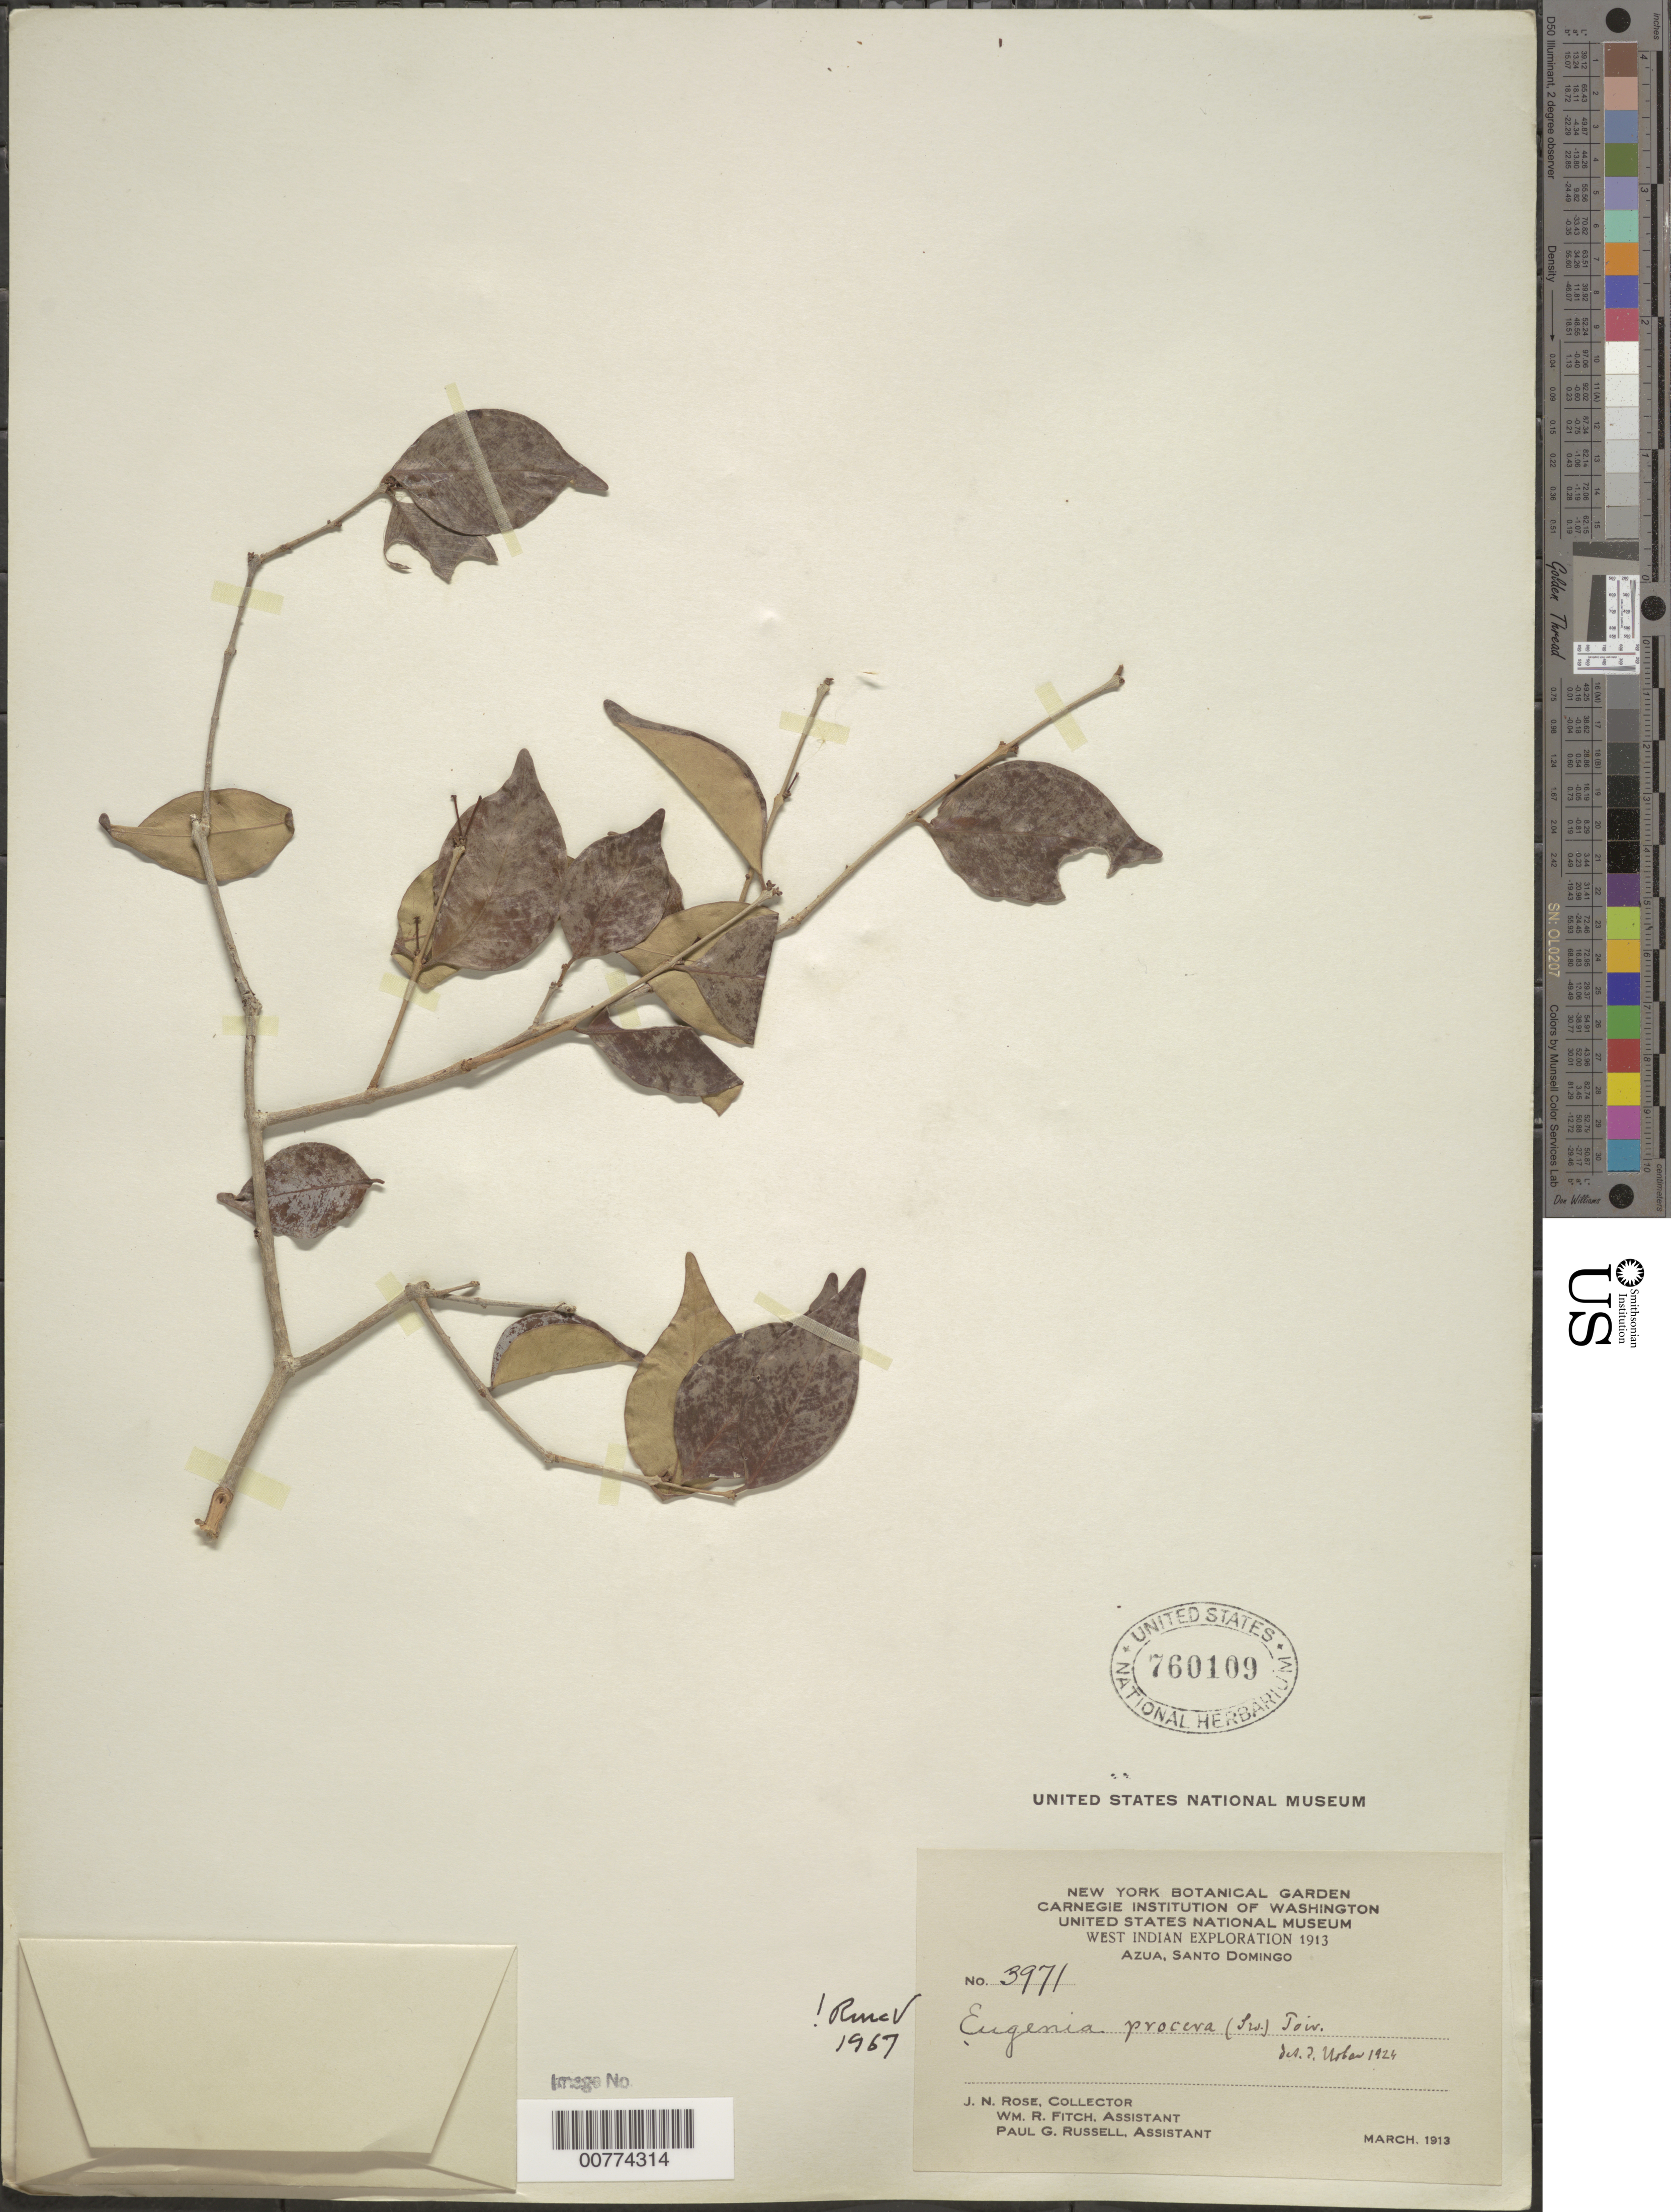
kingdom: Plantae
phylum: Tracheophyta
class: Magnoliopsida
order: Myrtales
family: Myrtaceae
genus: Eugenia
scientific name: Eugenia procera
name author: (Sw.) Poir.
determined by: Runev, --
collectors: J. N. Rose, W. R. Fitch & P. G. Russell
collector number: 3971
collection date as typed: Mar 1913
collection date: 1913-03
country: Dominican Republic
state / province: Azua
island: Hispaniola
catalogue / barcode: US 760109